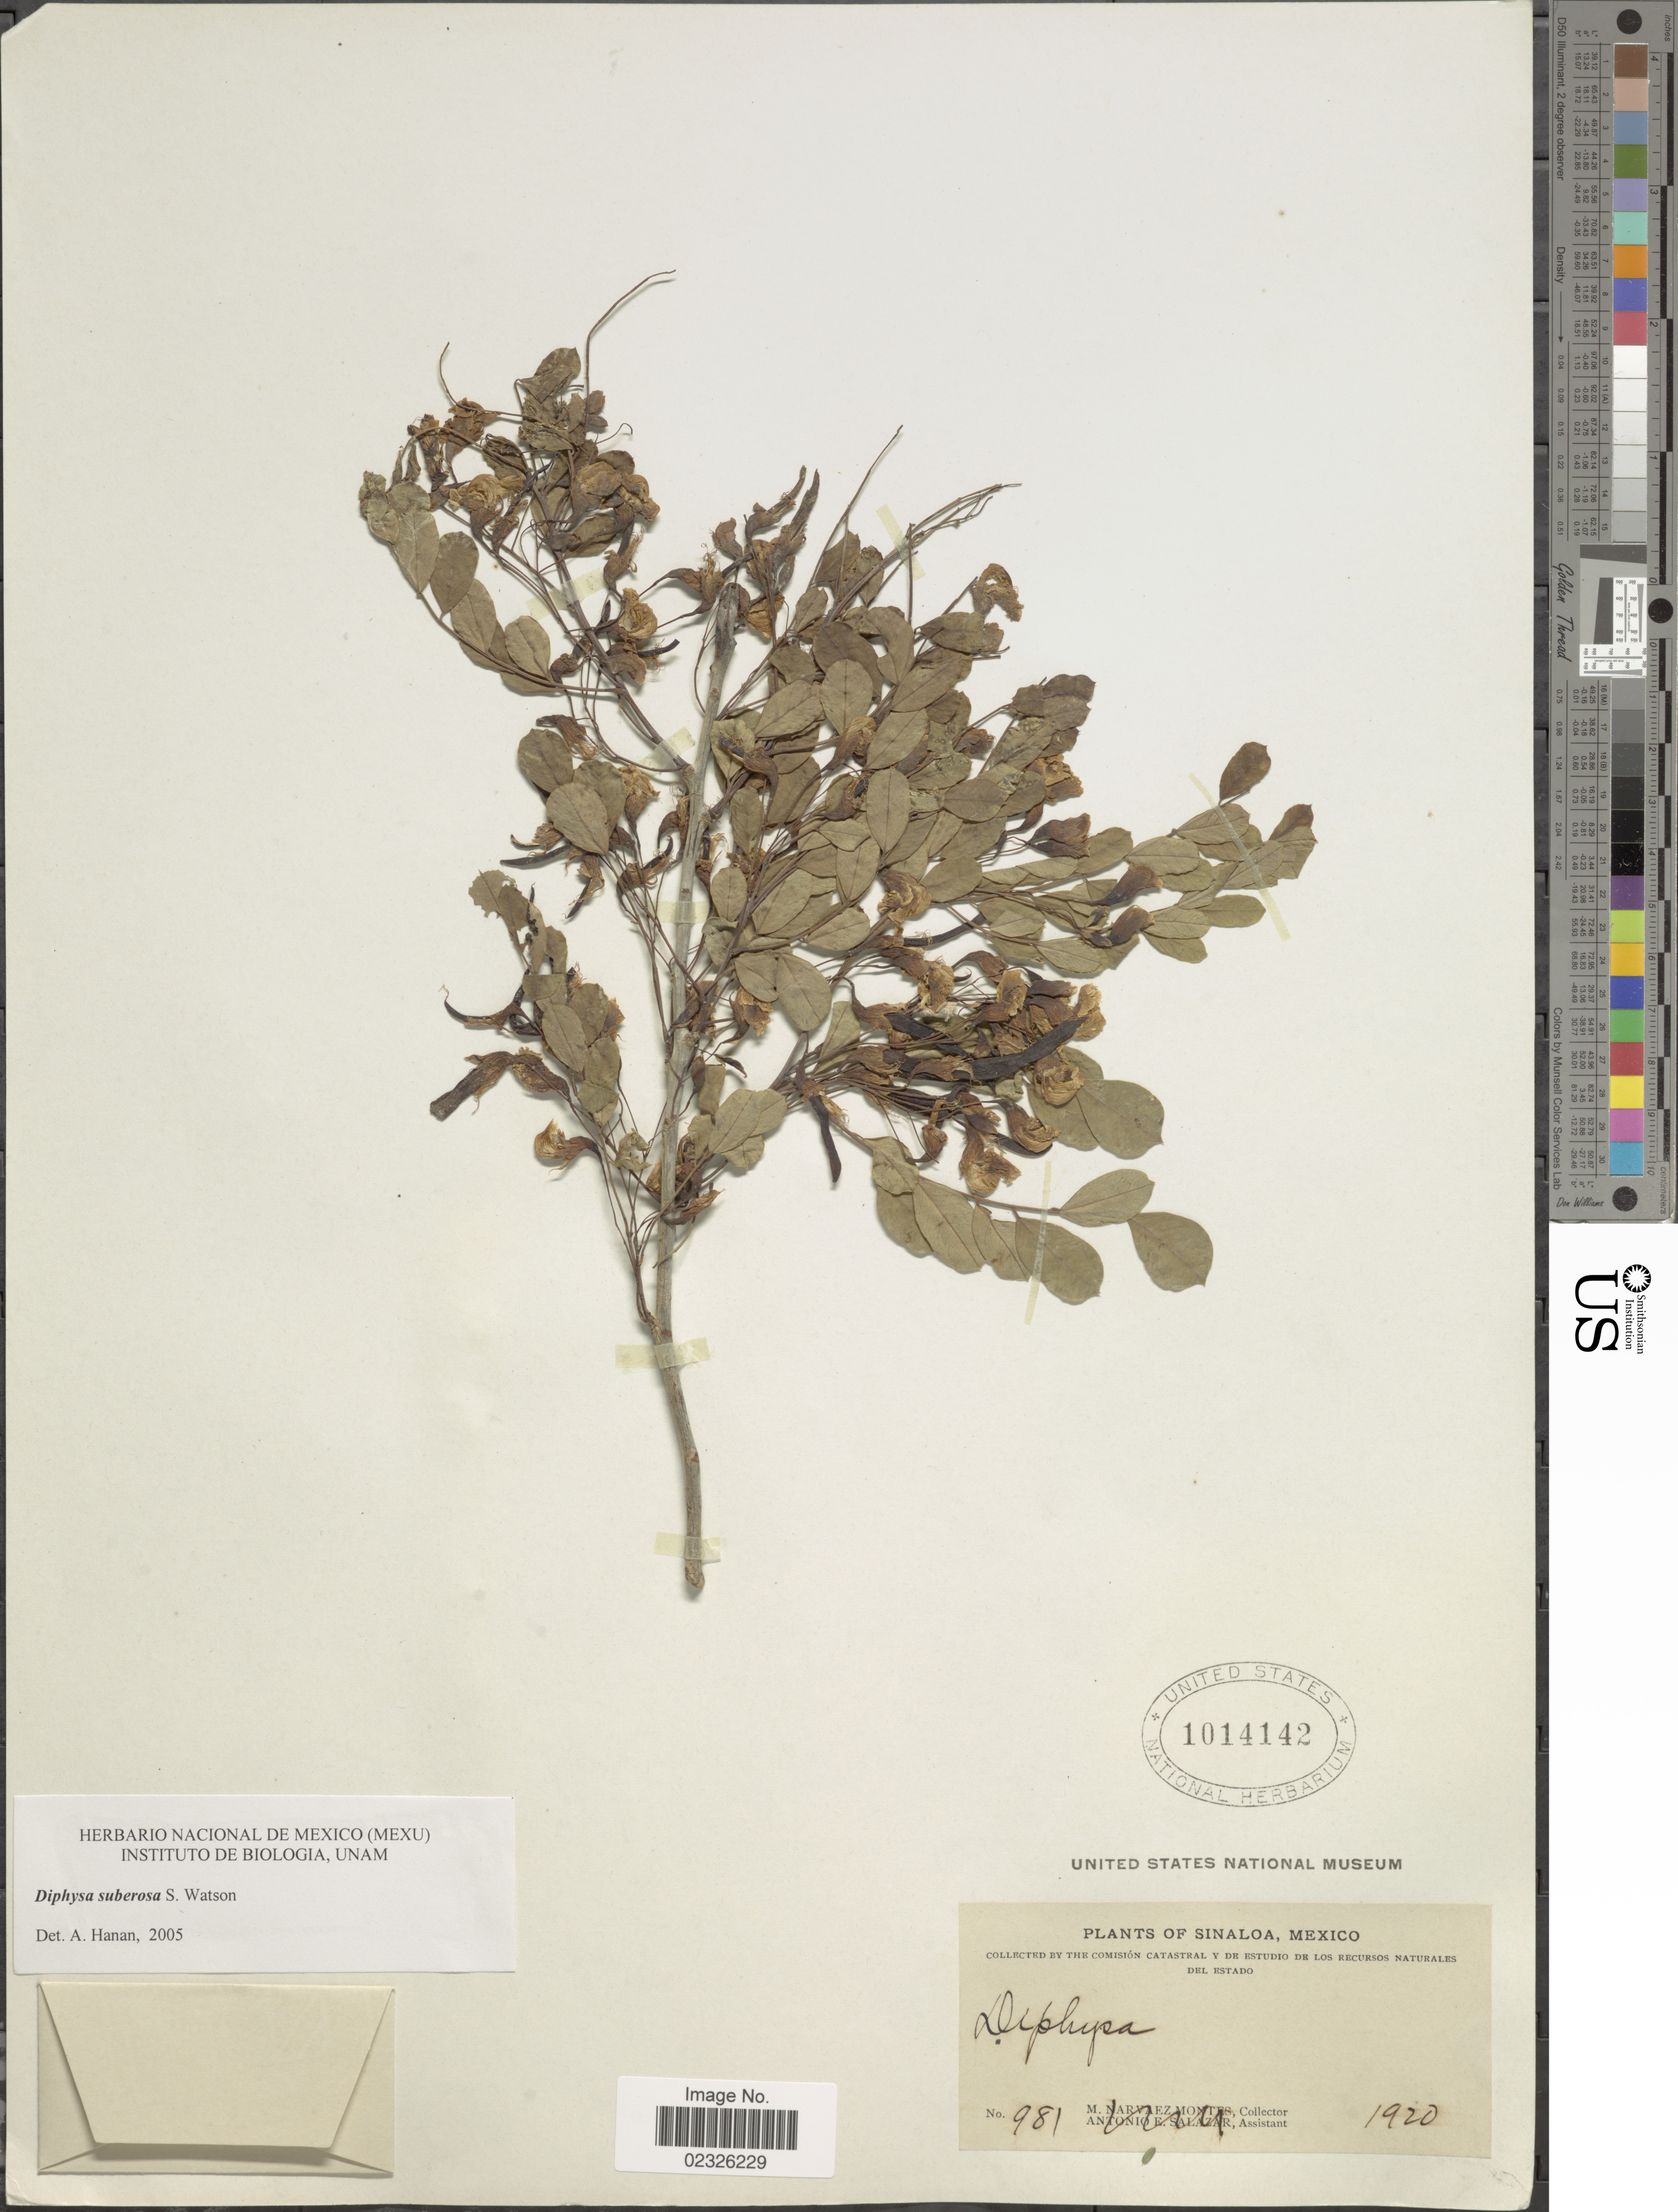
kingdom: Plantae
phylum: Tracheophyta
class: Magnoliopsida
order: Fabales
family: Fabaceae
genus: Diphysa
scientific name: Diphysa suberosa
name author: S. Watson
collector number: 981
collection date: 1920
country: Mexico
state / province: Sinaloa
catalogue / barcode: US 1014142